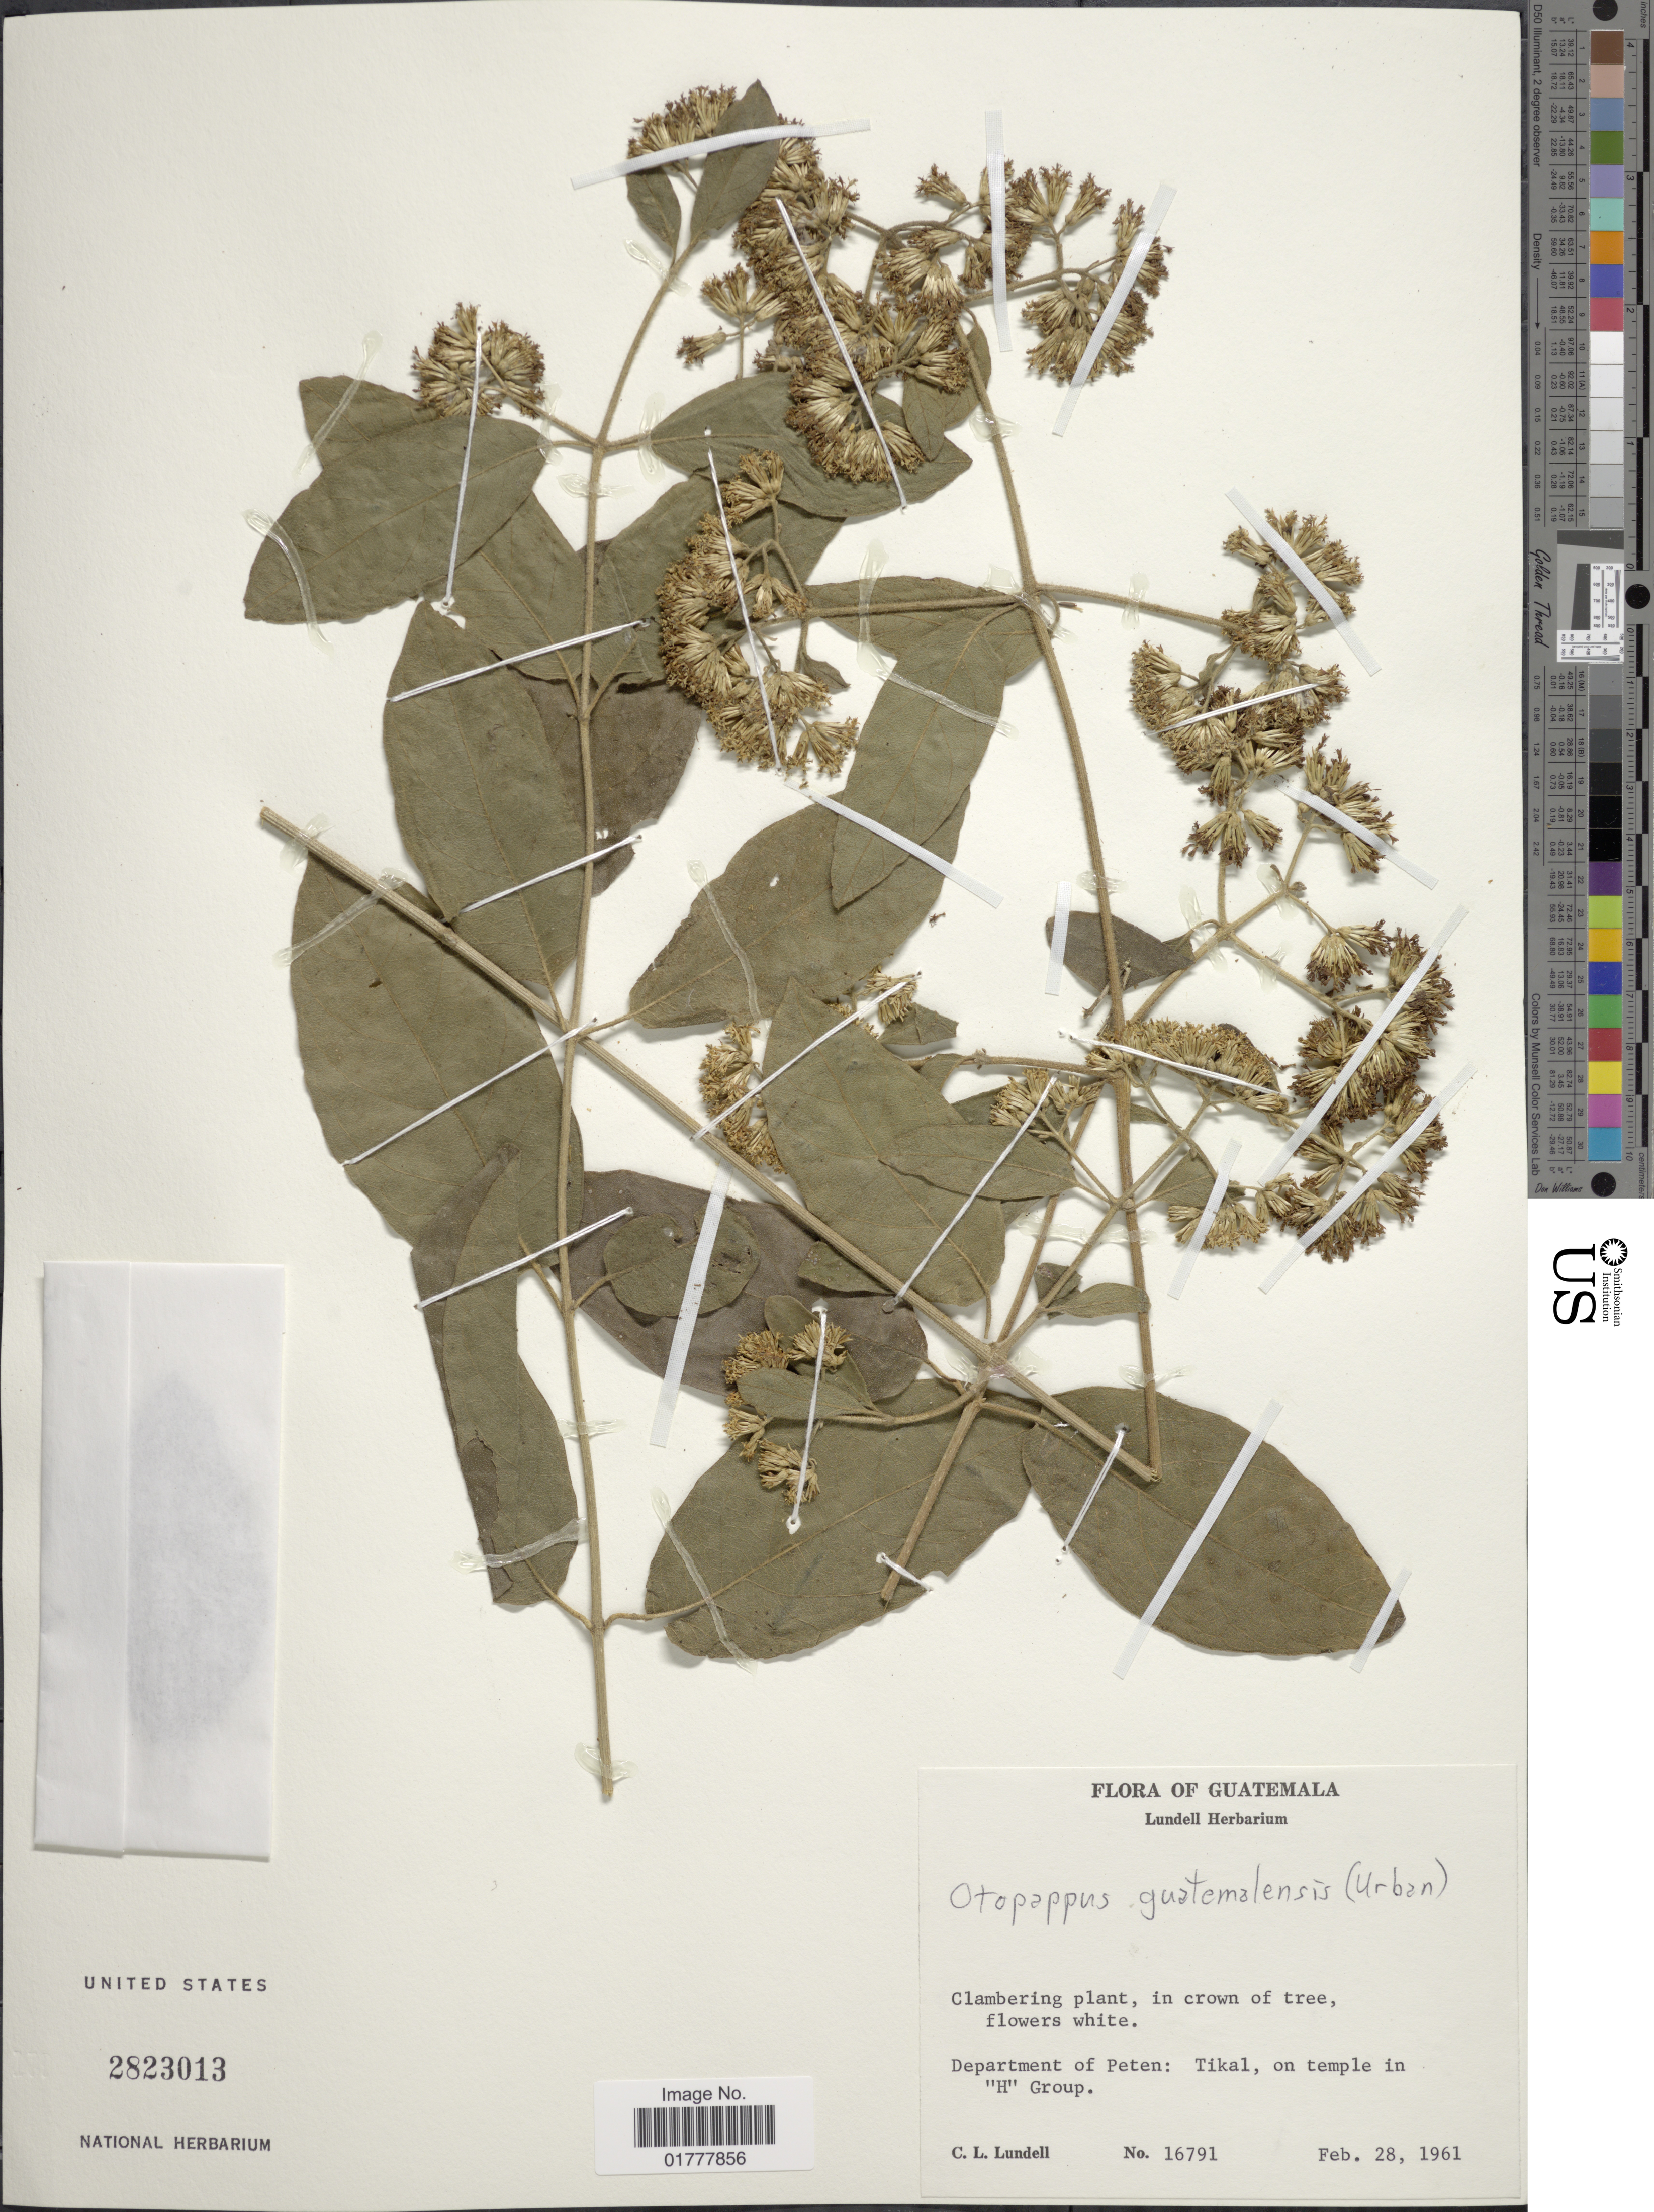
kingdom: Plantae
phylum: Tracheophyta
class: Magnoliopsida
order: Asterales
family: Asteraceae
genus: Otopappus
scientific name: Otopappus guatemalensis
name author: (Urb.) R.L. Hartm. & Steussy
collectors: C. L. Lundell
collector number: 16791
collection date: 1961-02-28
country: Guatemala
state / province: El Petén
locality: Department of Peten: Tikal, on temple in "H" Group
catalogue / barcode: US 2823013